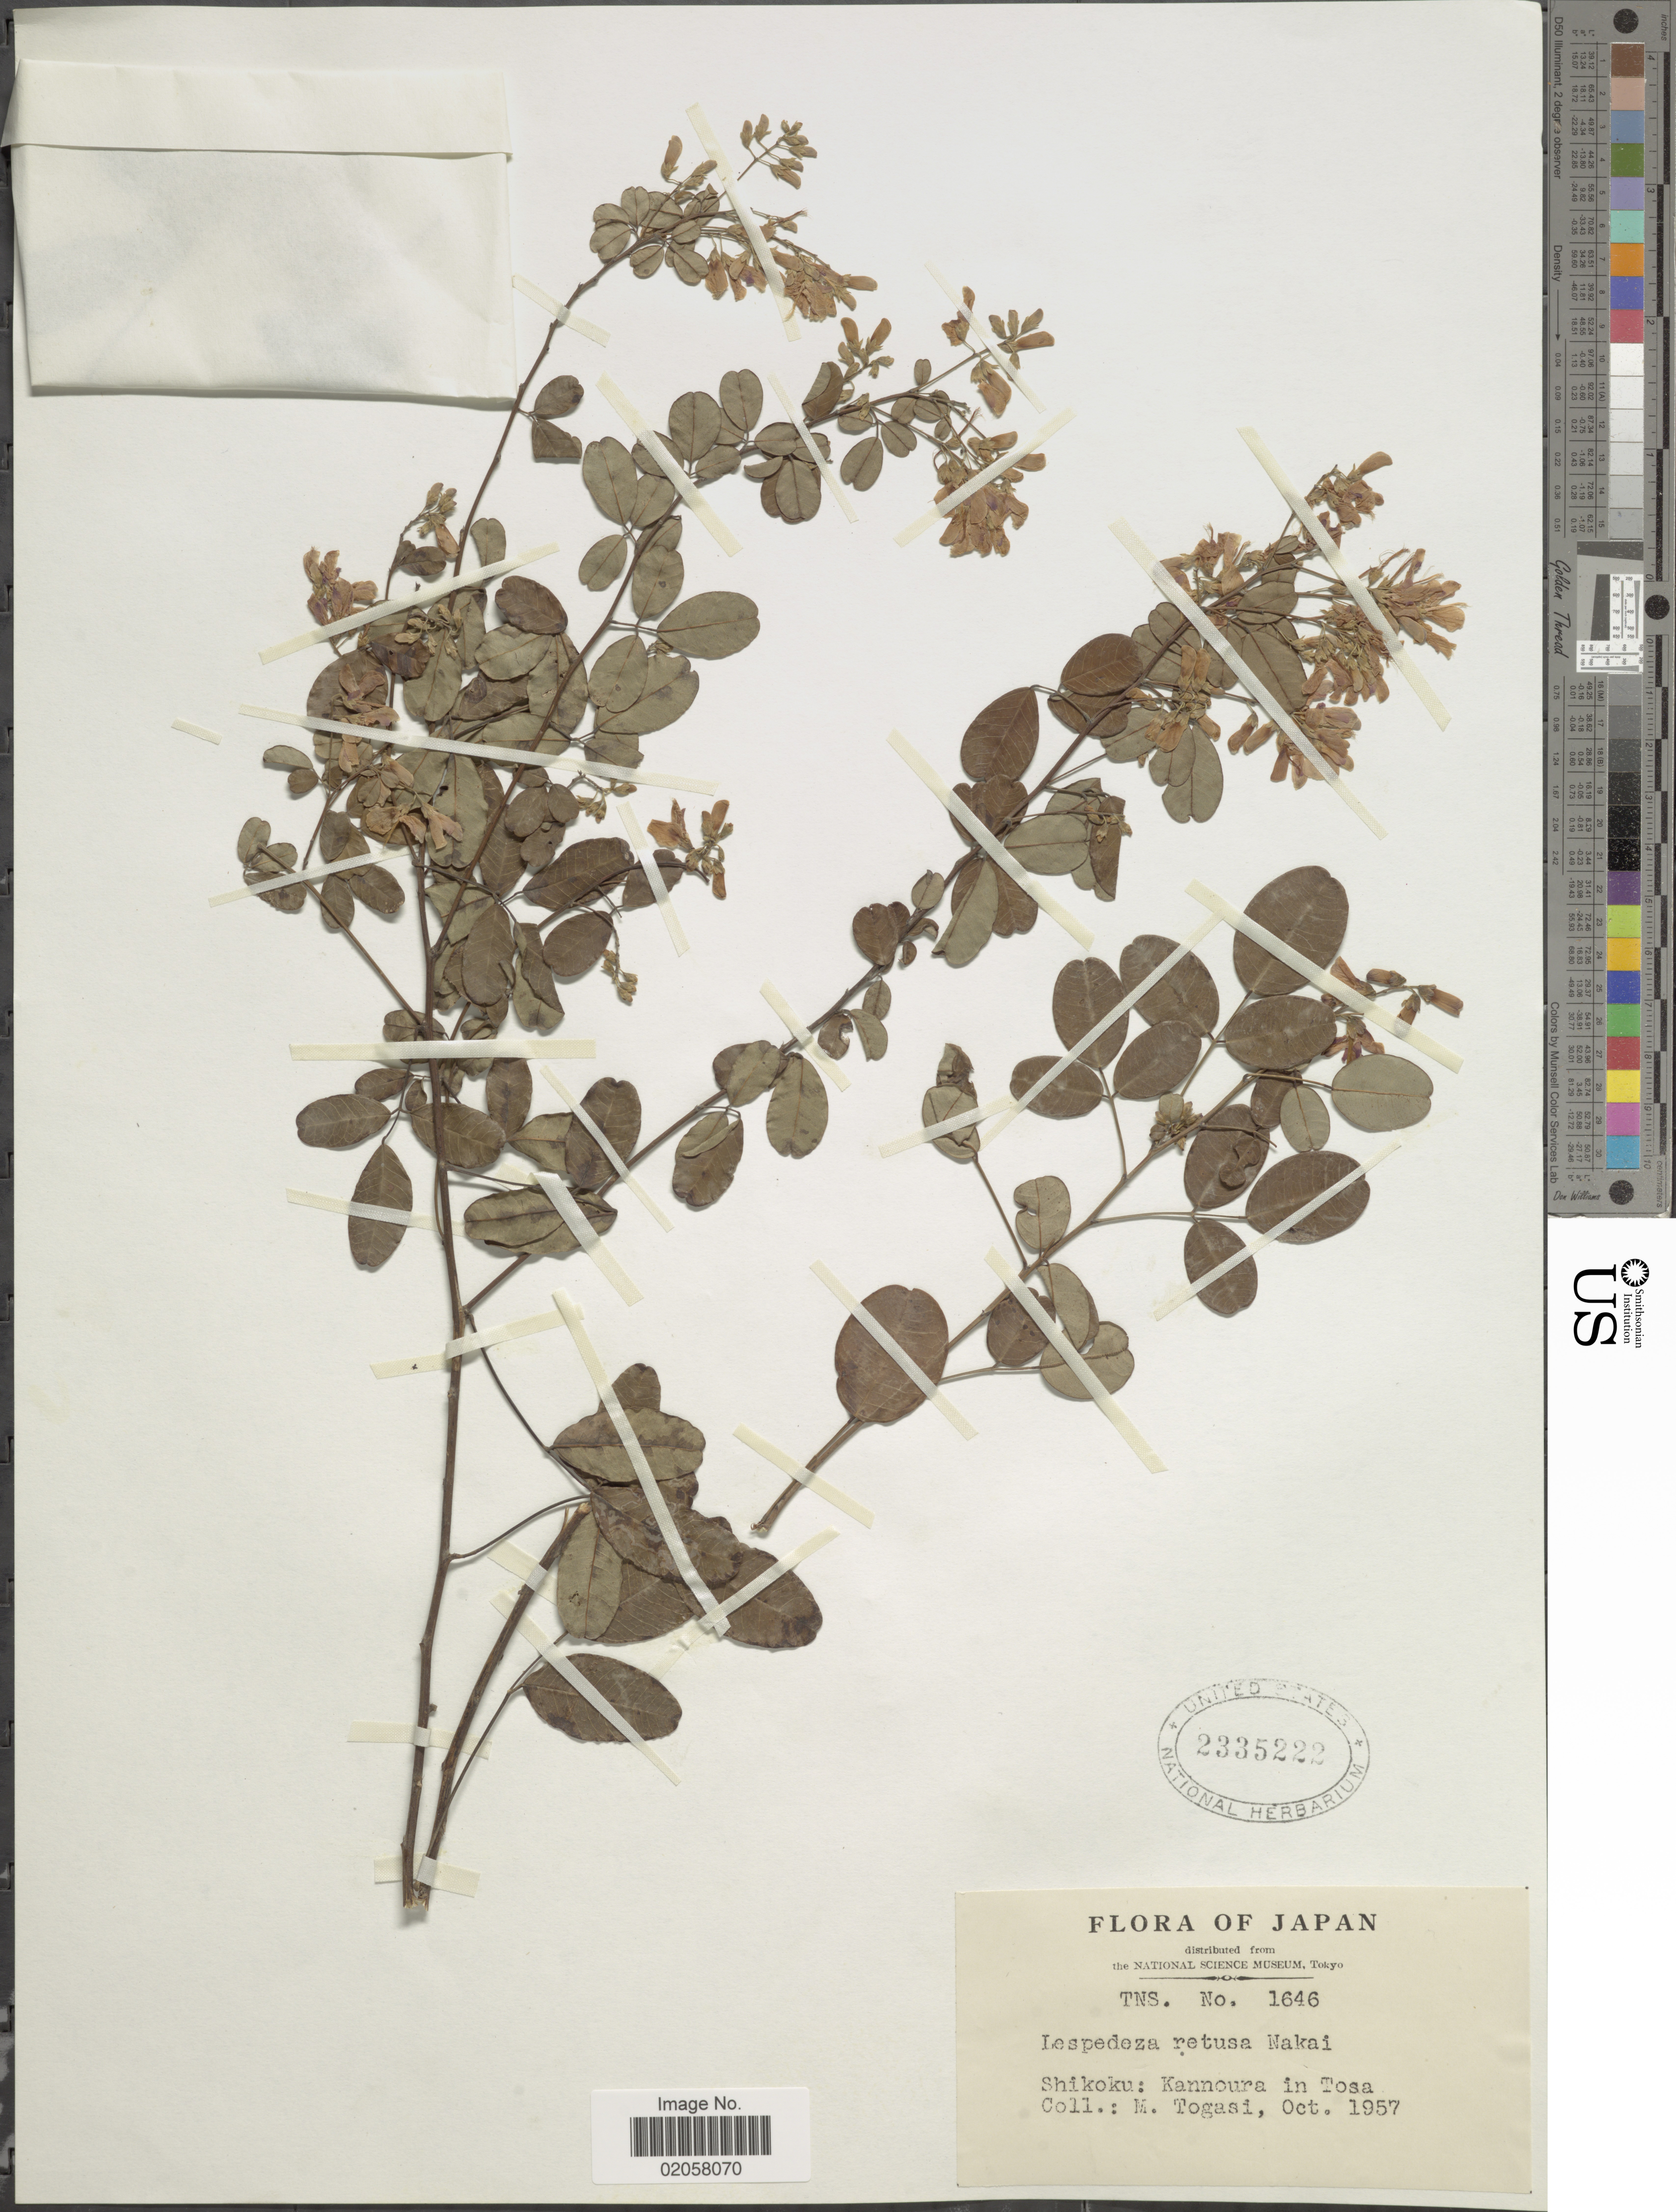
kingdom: Plantae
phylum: Tracheophyta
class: Magnoliopsida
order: Fabales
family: Fabaceae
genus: Lespedeza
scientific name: Lespedeza retusa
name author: Nakai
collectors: M. Togasi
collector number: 1646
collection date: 1957-10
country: Japan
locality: Shikoku: Kannoura in Tosa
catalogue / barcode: US 2335222